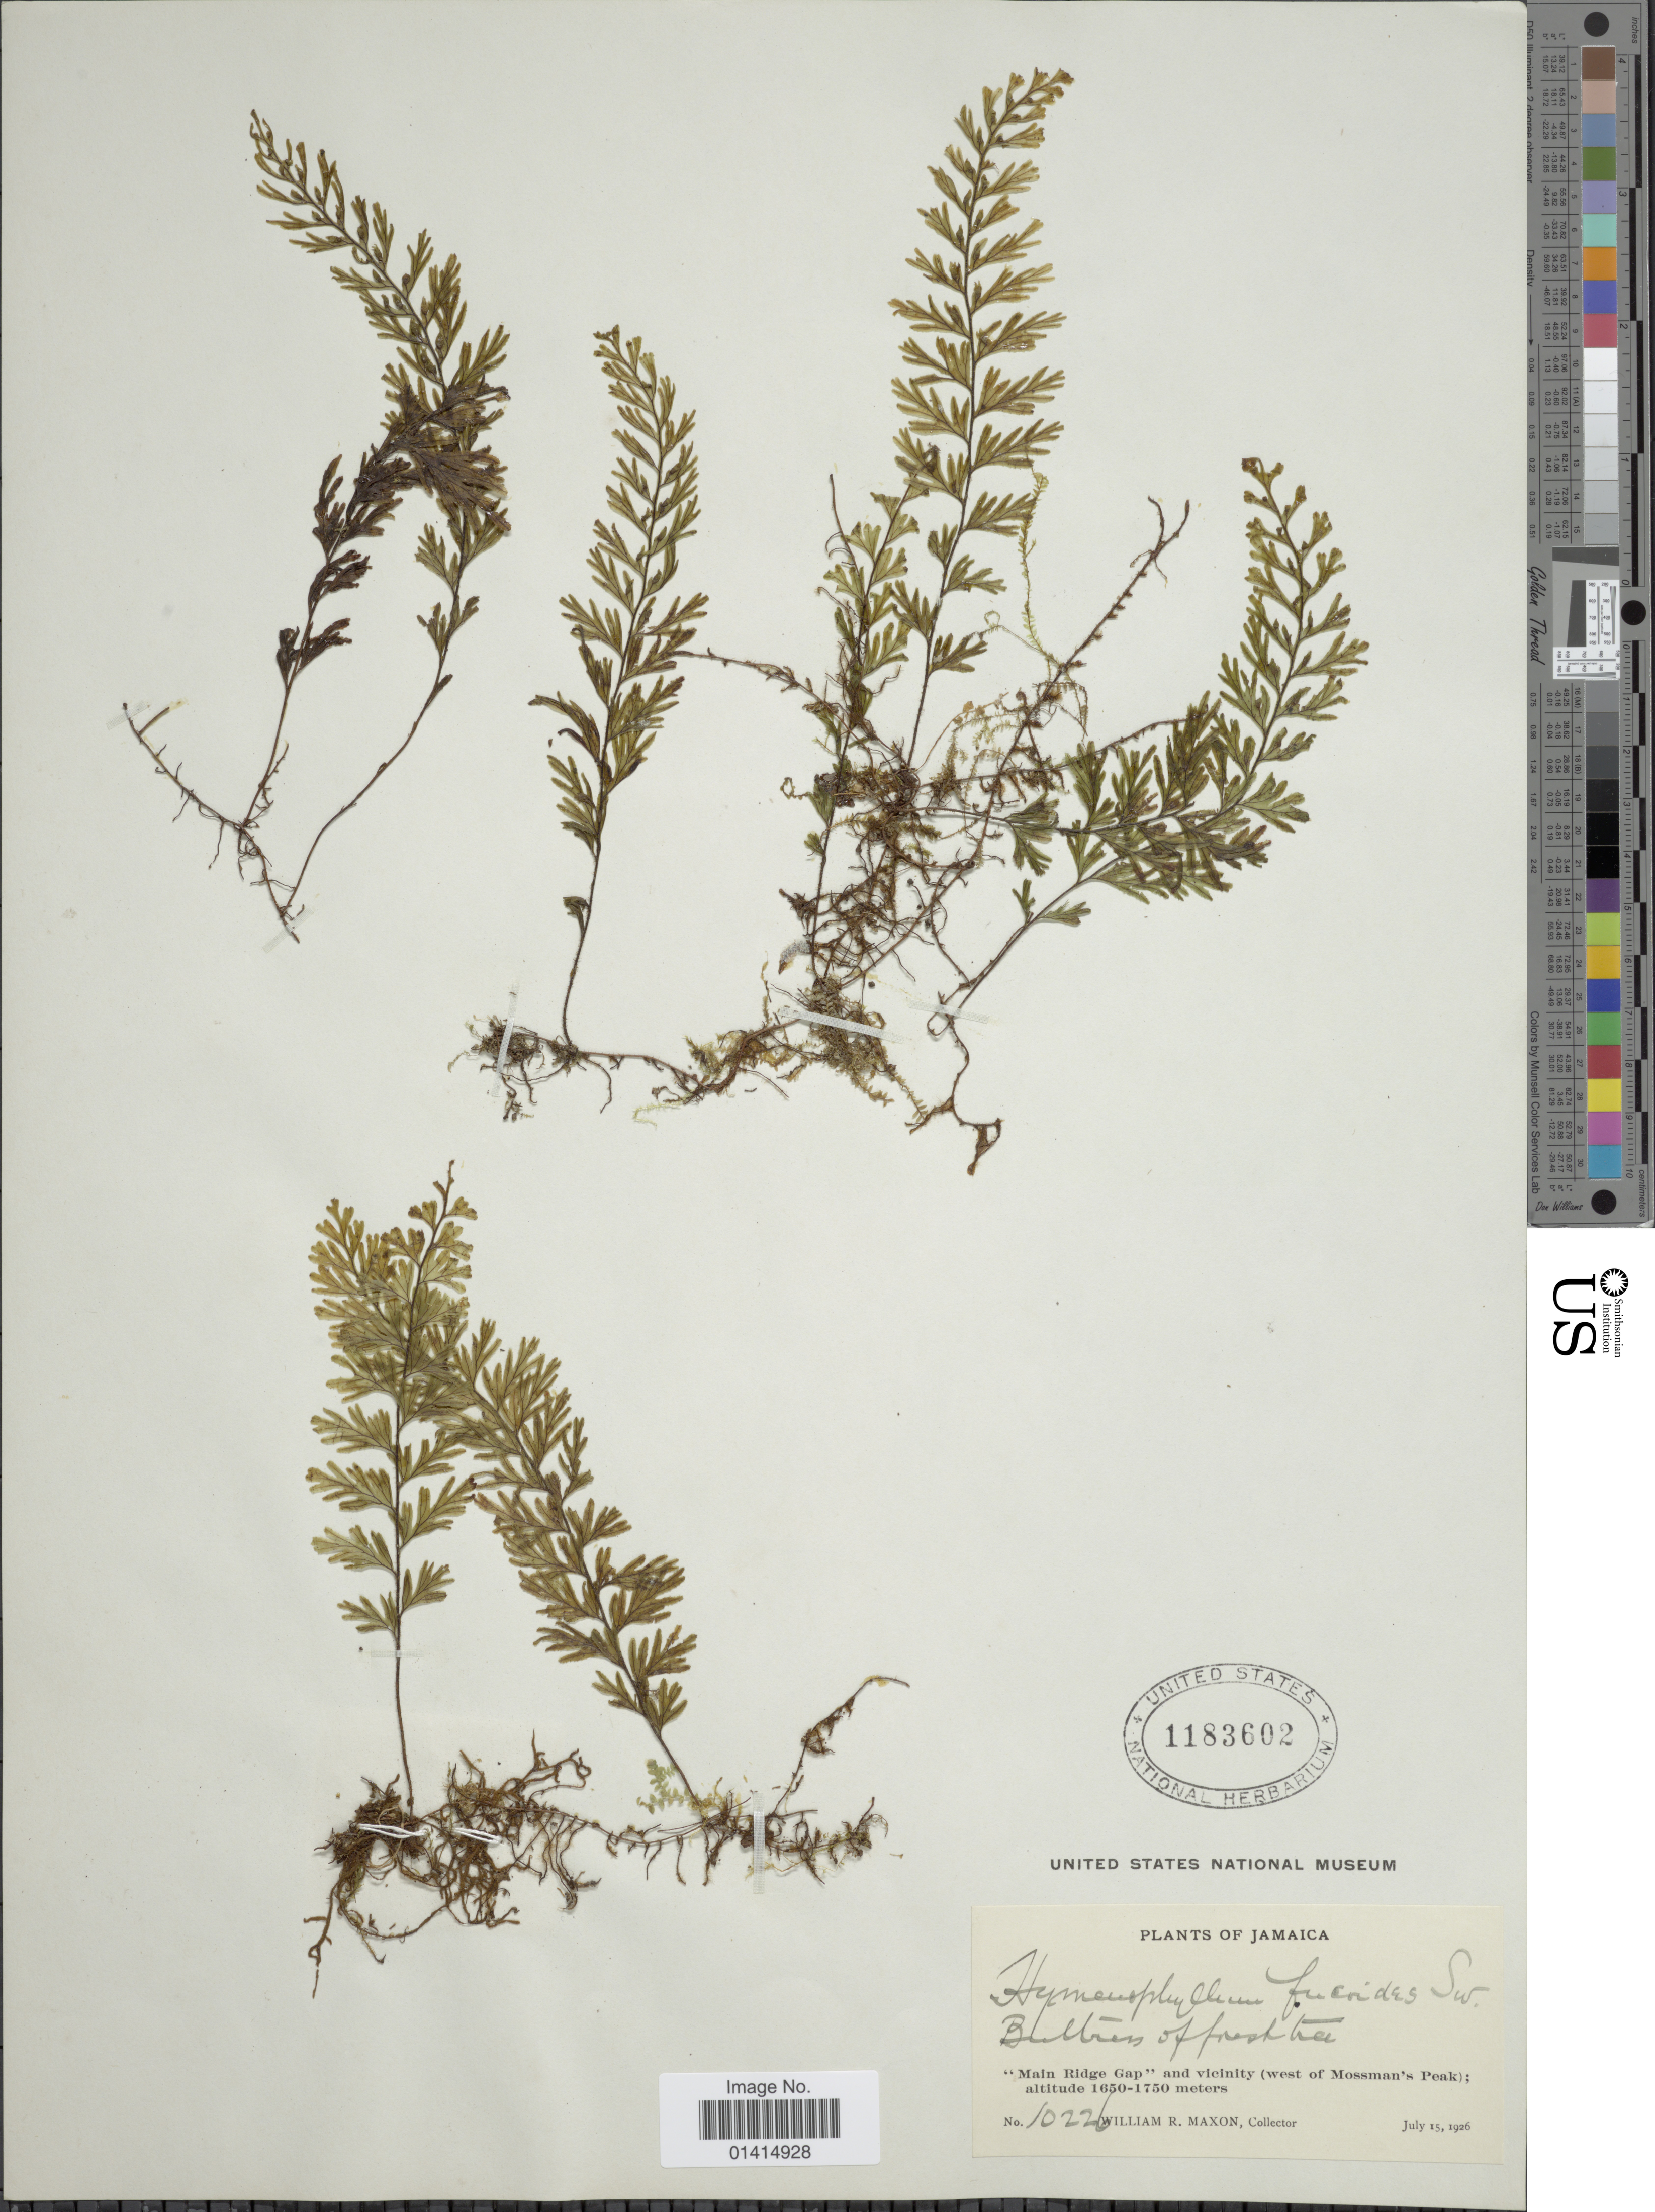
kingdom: Plantae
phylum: Tracheophyta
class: Polypodiopsida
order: Hymenophyllales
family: Hymenophyllaceae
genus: Hymenophyllum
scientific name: Hymenophyllum fucoides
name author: (Sw.) Sw.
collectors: W. R. Maxon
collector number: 10226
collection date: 1926-07-15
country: Jamaica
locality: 'Main Ridge Gap,' and vicinity (west of Mossman's Peak)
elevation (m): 1650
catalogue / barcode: US 1183602